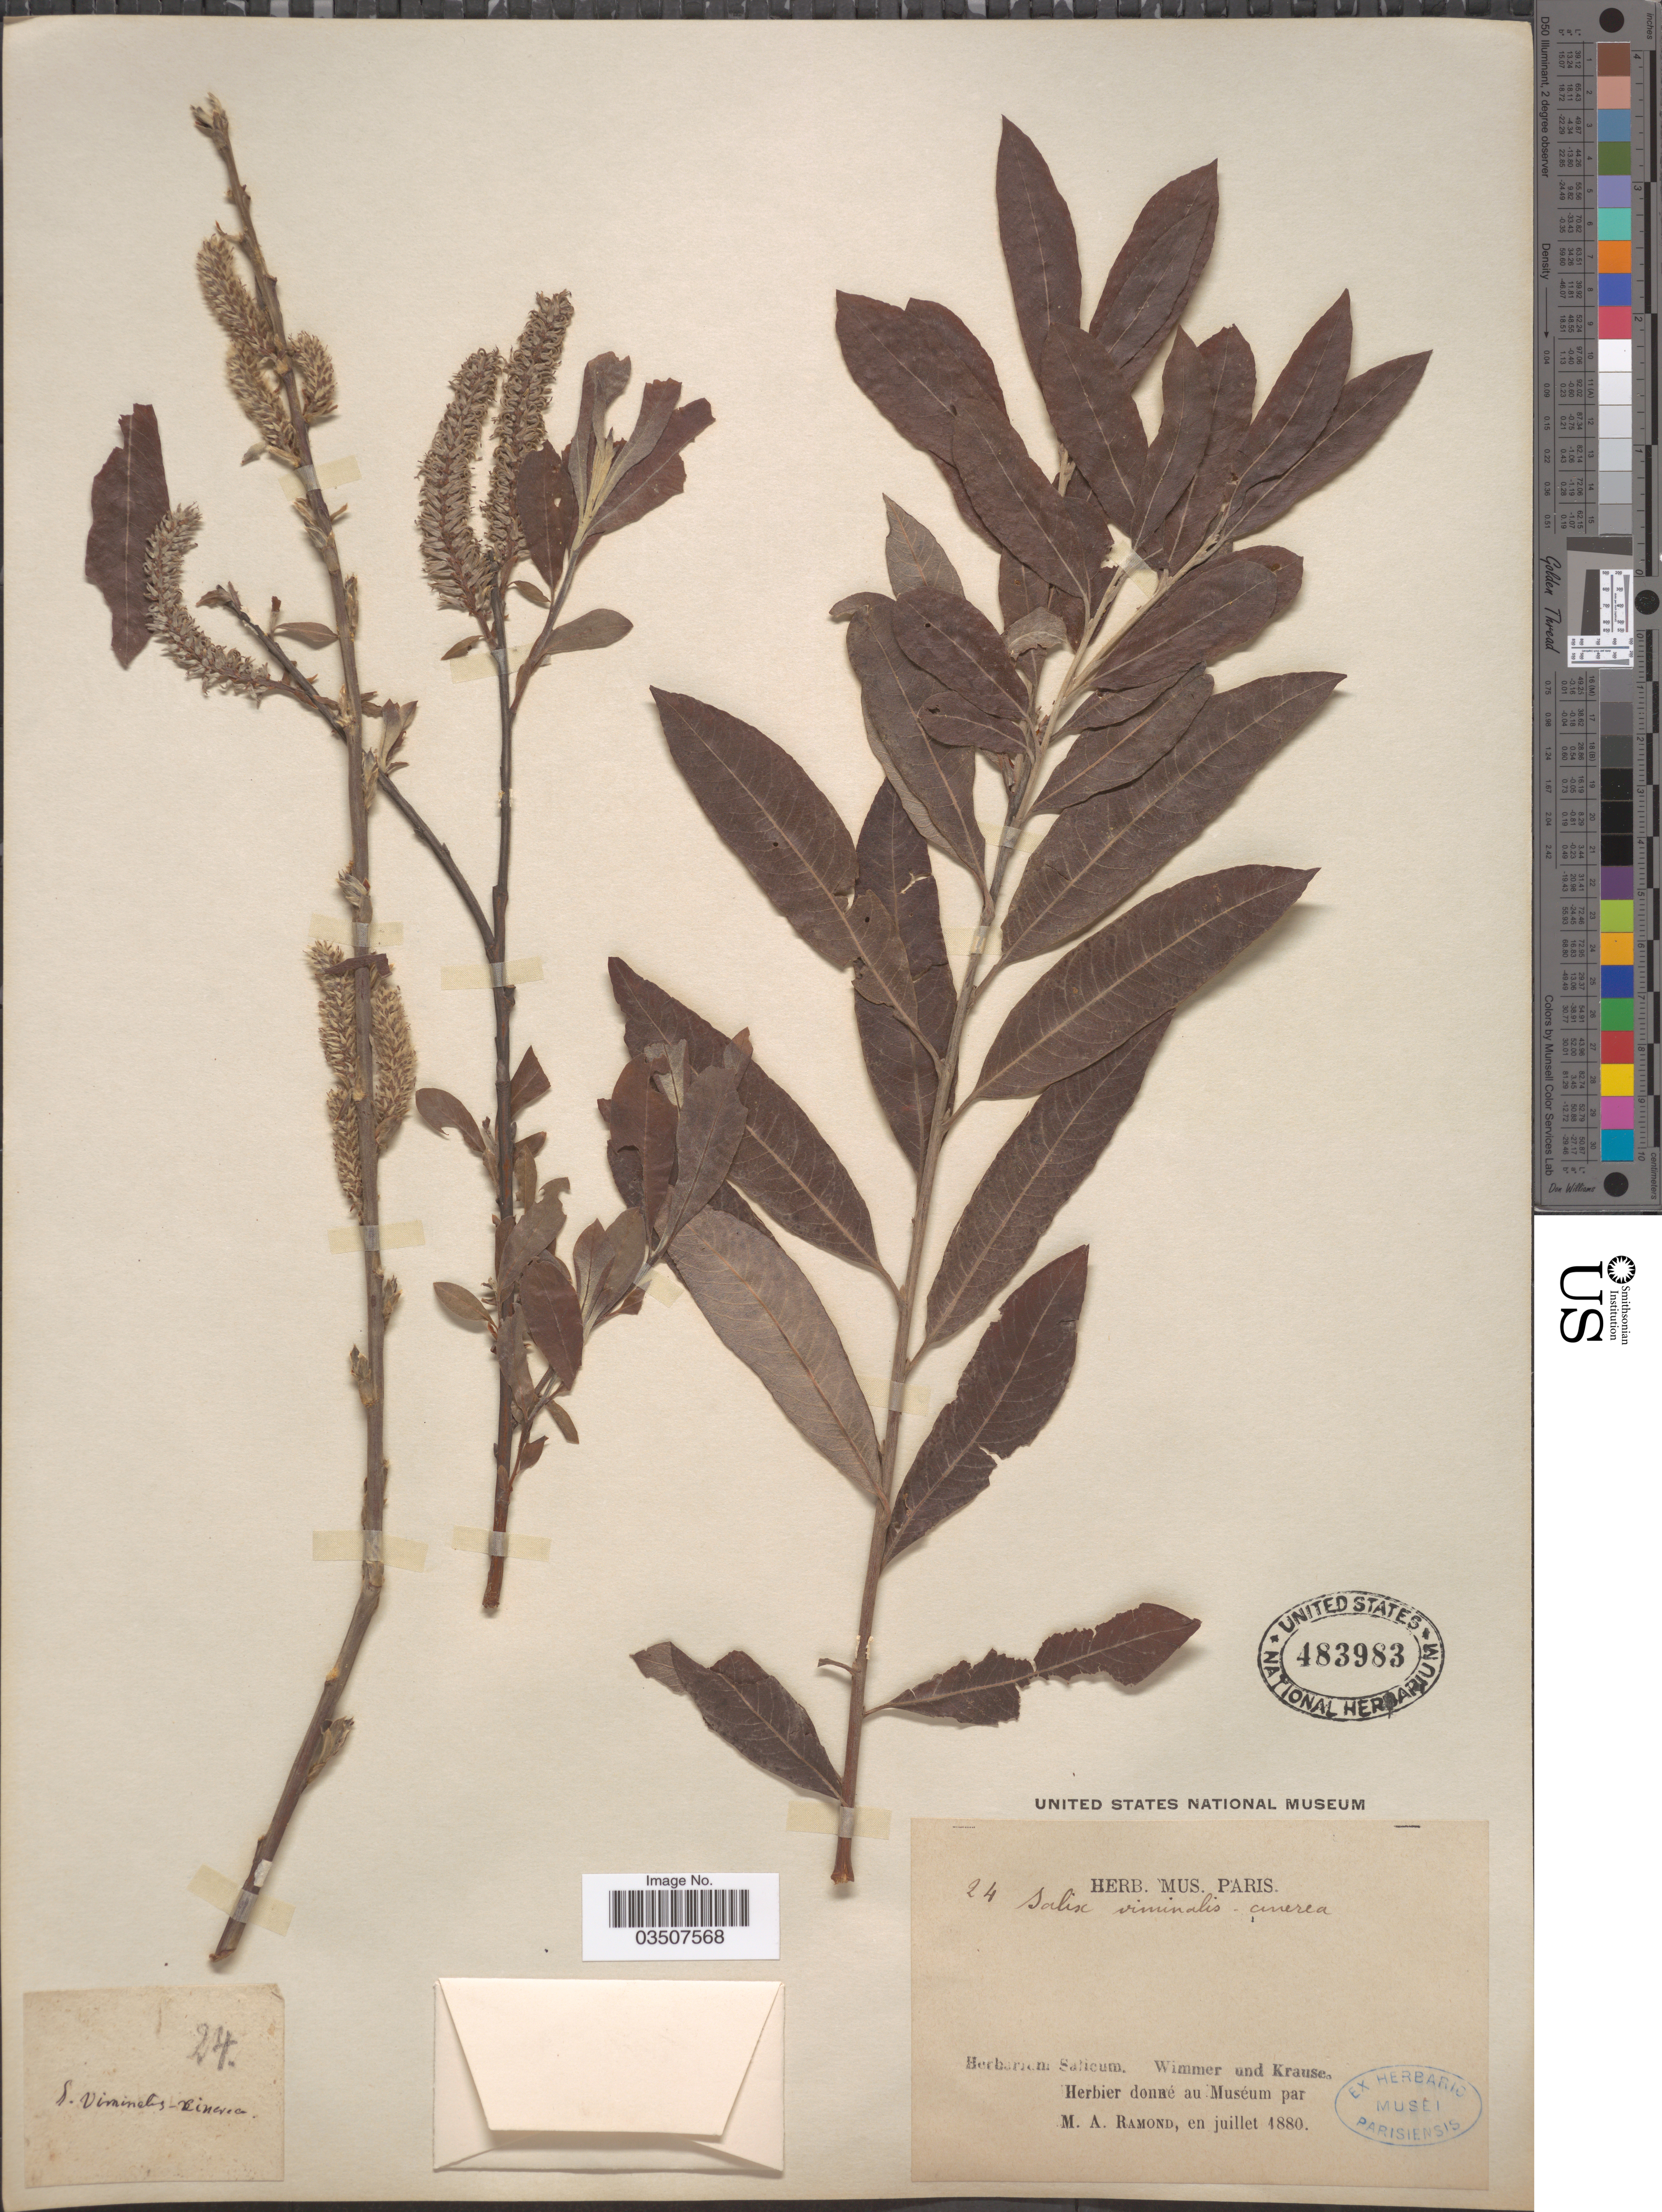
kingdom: Plantae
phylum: Tracheophyta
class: Magnoliopsida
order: Malpighiales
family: Salicaceae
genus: Salix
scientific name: Salix viminalis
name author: L.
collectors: M. Ramond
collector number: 24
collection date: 1880-07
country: Poland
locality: Wimmer und Krause.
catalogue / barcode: US 483983